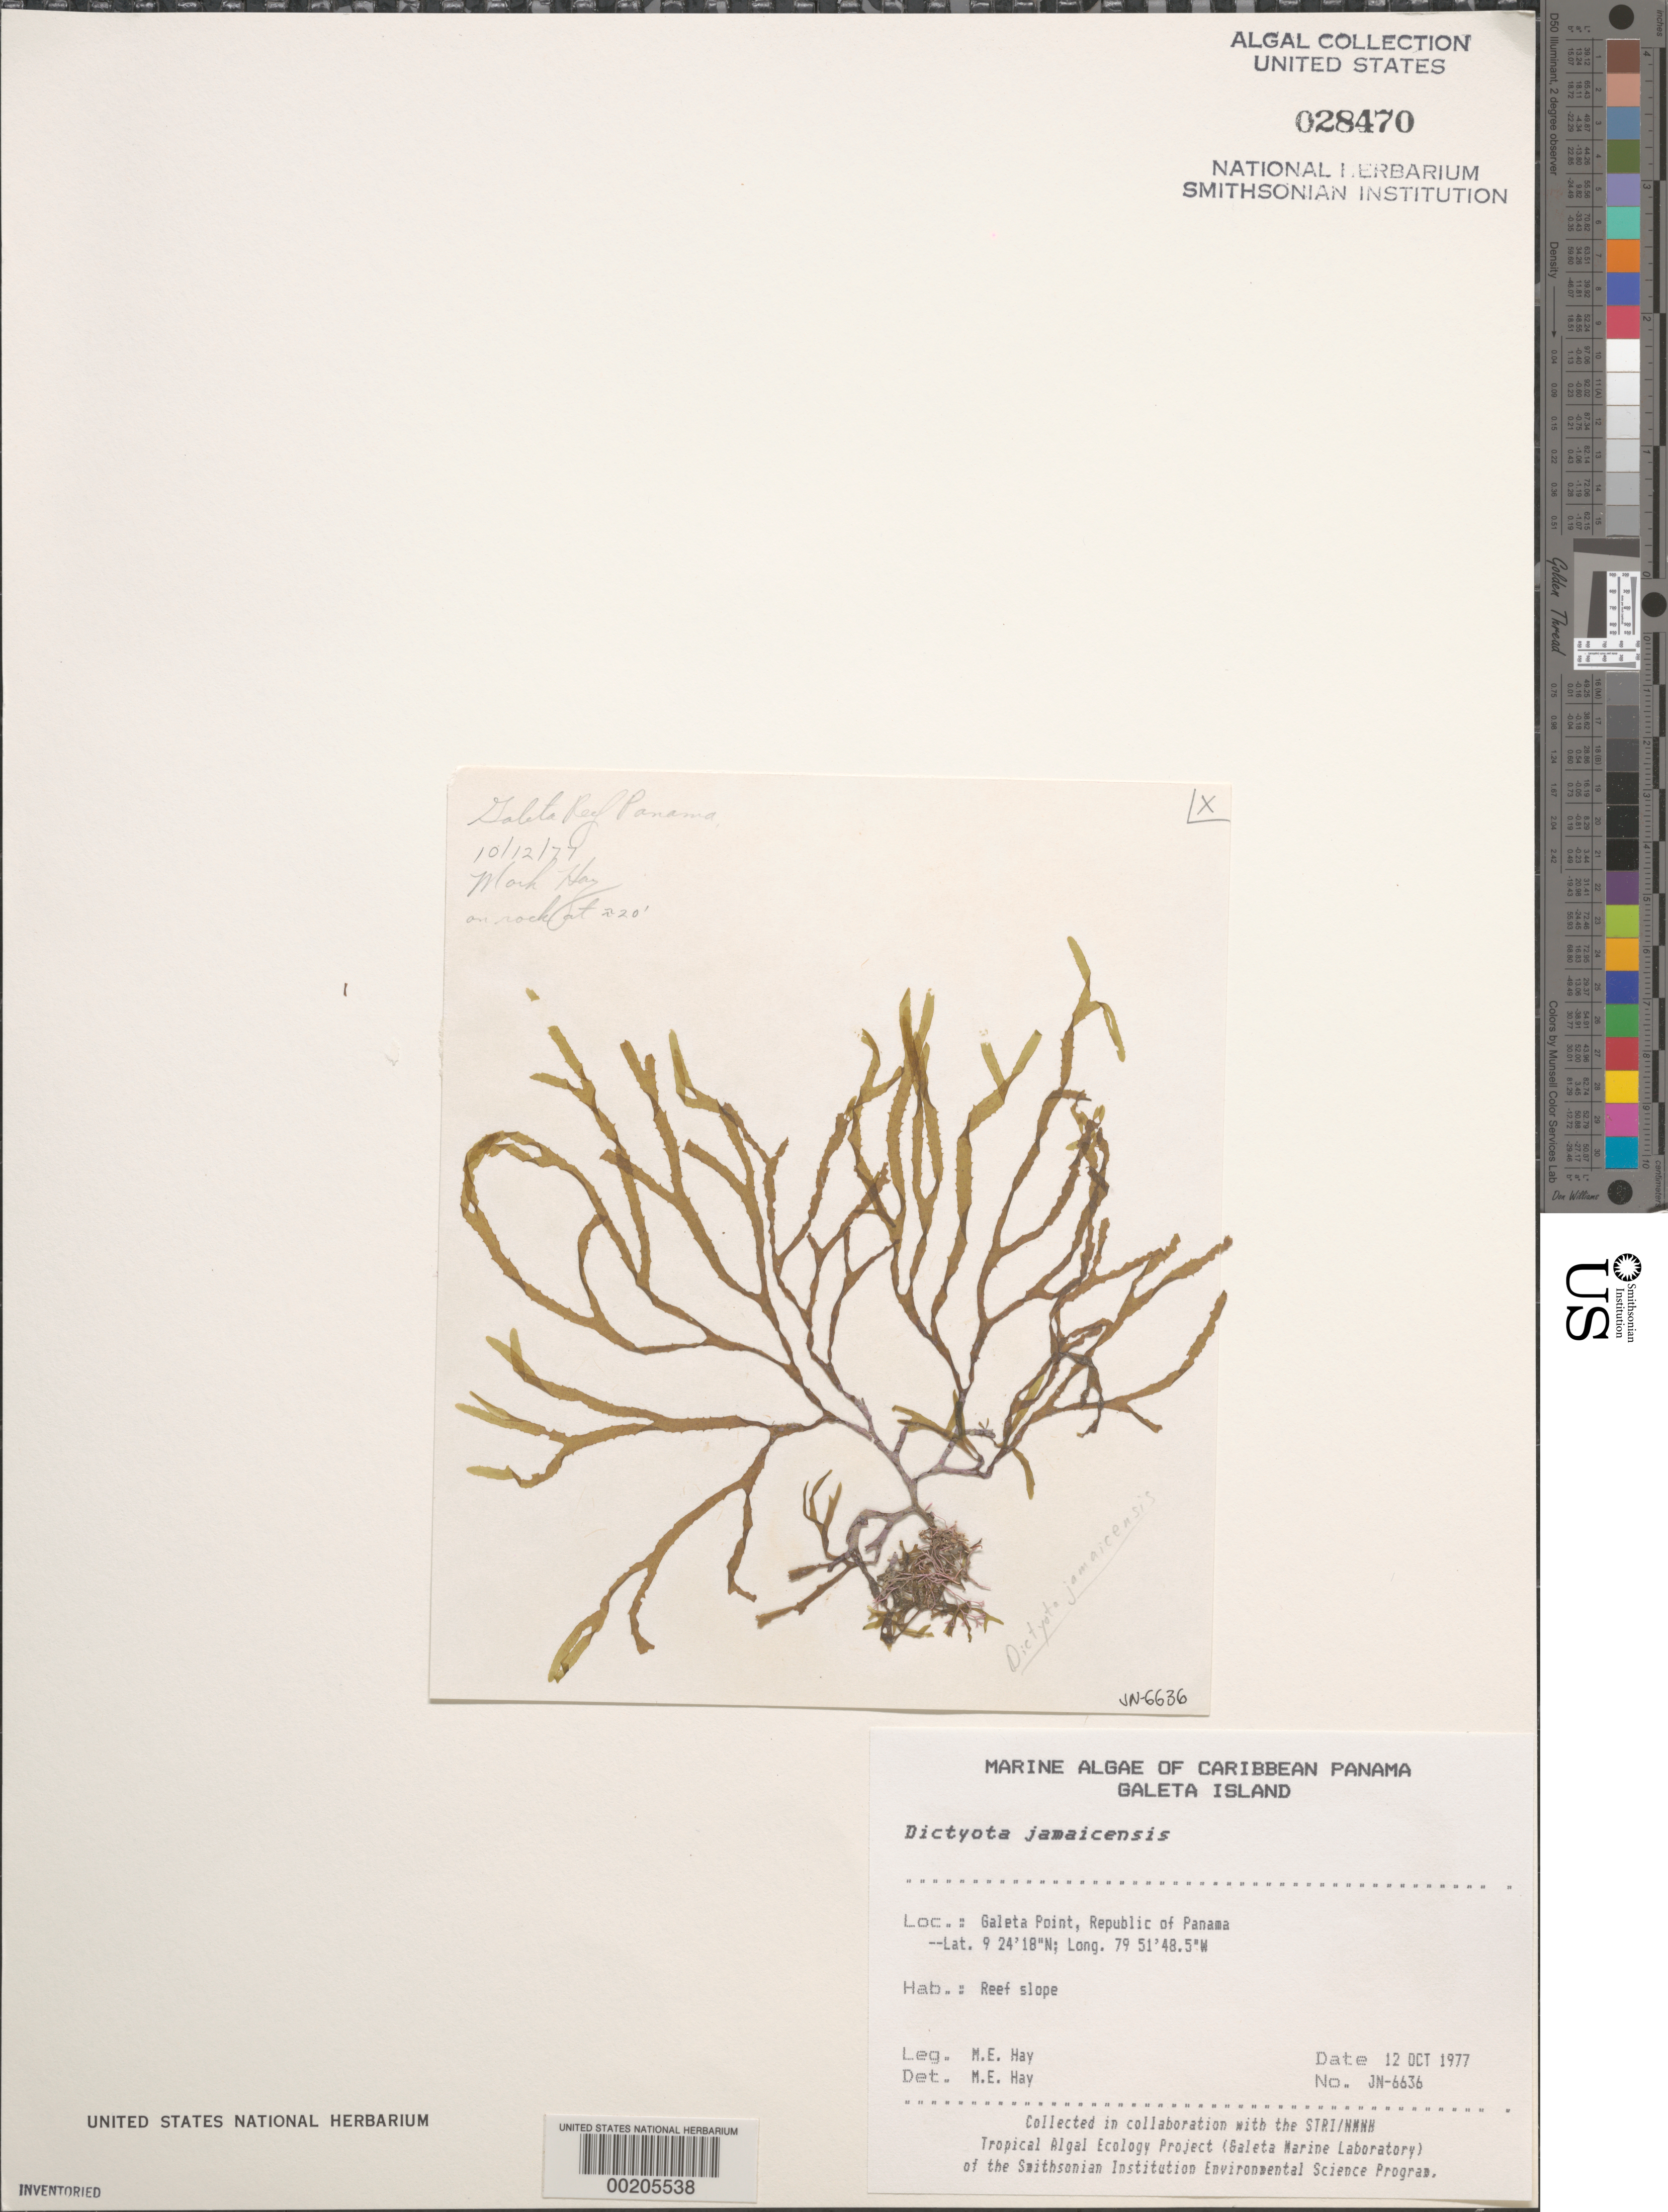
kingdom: Chromista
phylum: Ochrophyta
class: Phaeophyceae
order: Dictyotales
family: Dictyotaceae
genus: Dictyota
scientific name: Dictyota jamaicensis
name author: W.R. Taylor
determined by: Hay, M. E.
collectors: M. E. Hay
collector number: JN-6636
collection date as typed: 12 Oct 1977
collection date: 1977-10-12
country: Panama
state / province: Colón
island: Galeta Island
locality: Galeta Point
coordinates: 9 24' 18" N, 79 51' 48.5" W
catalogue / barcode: US 28470